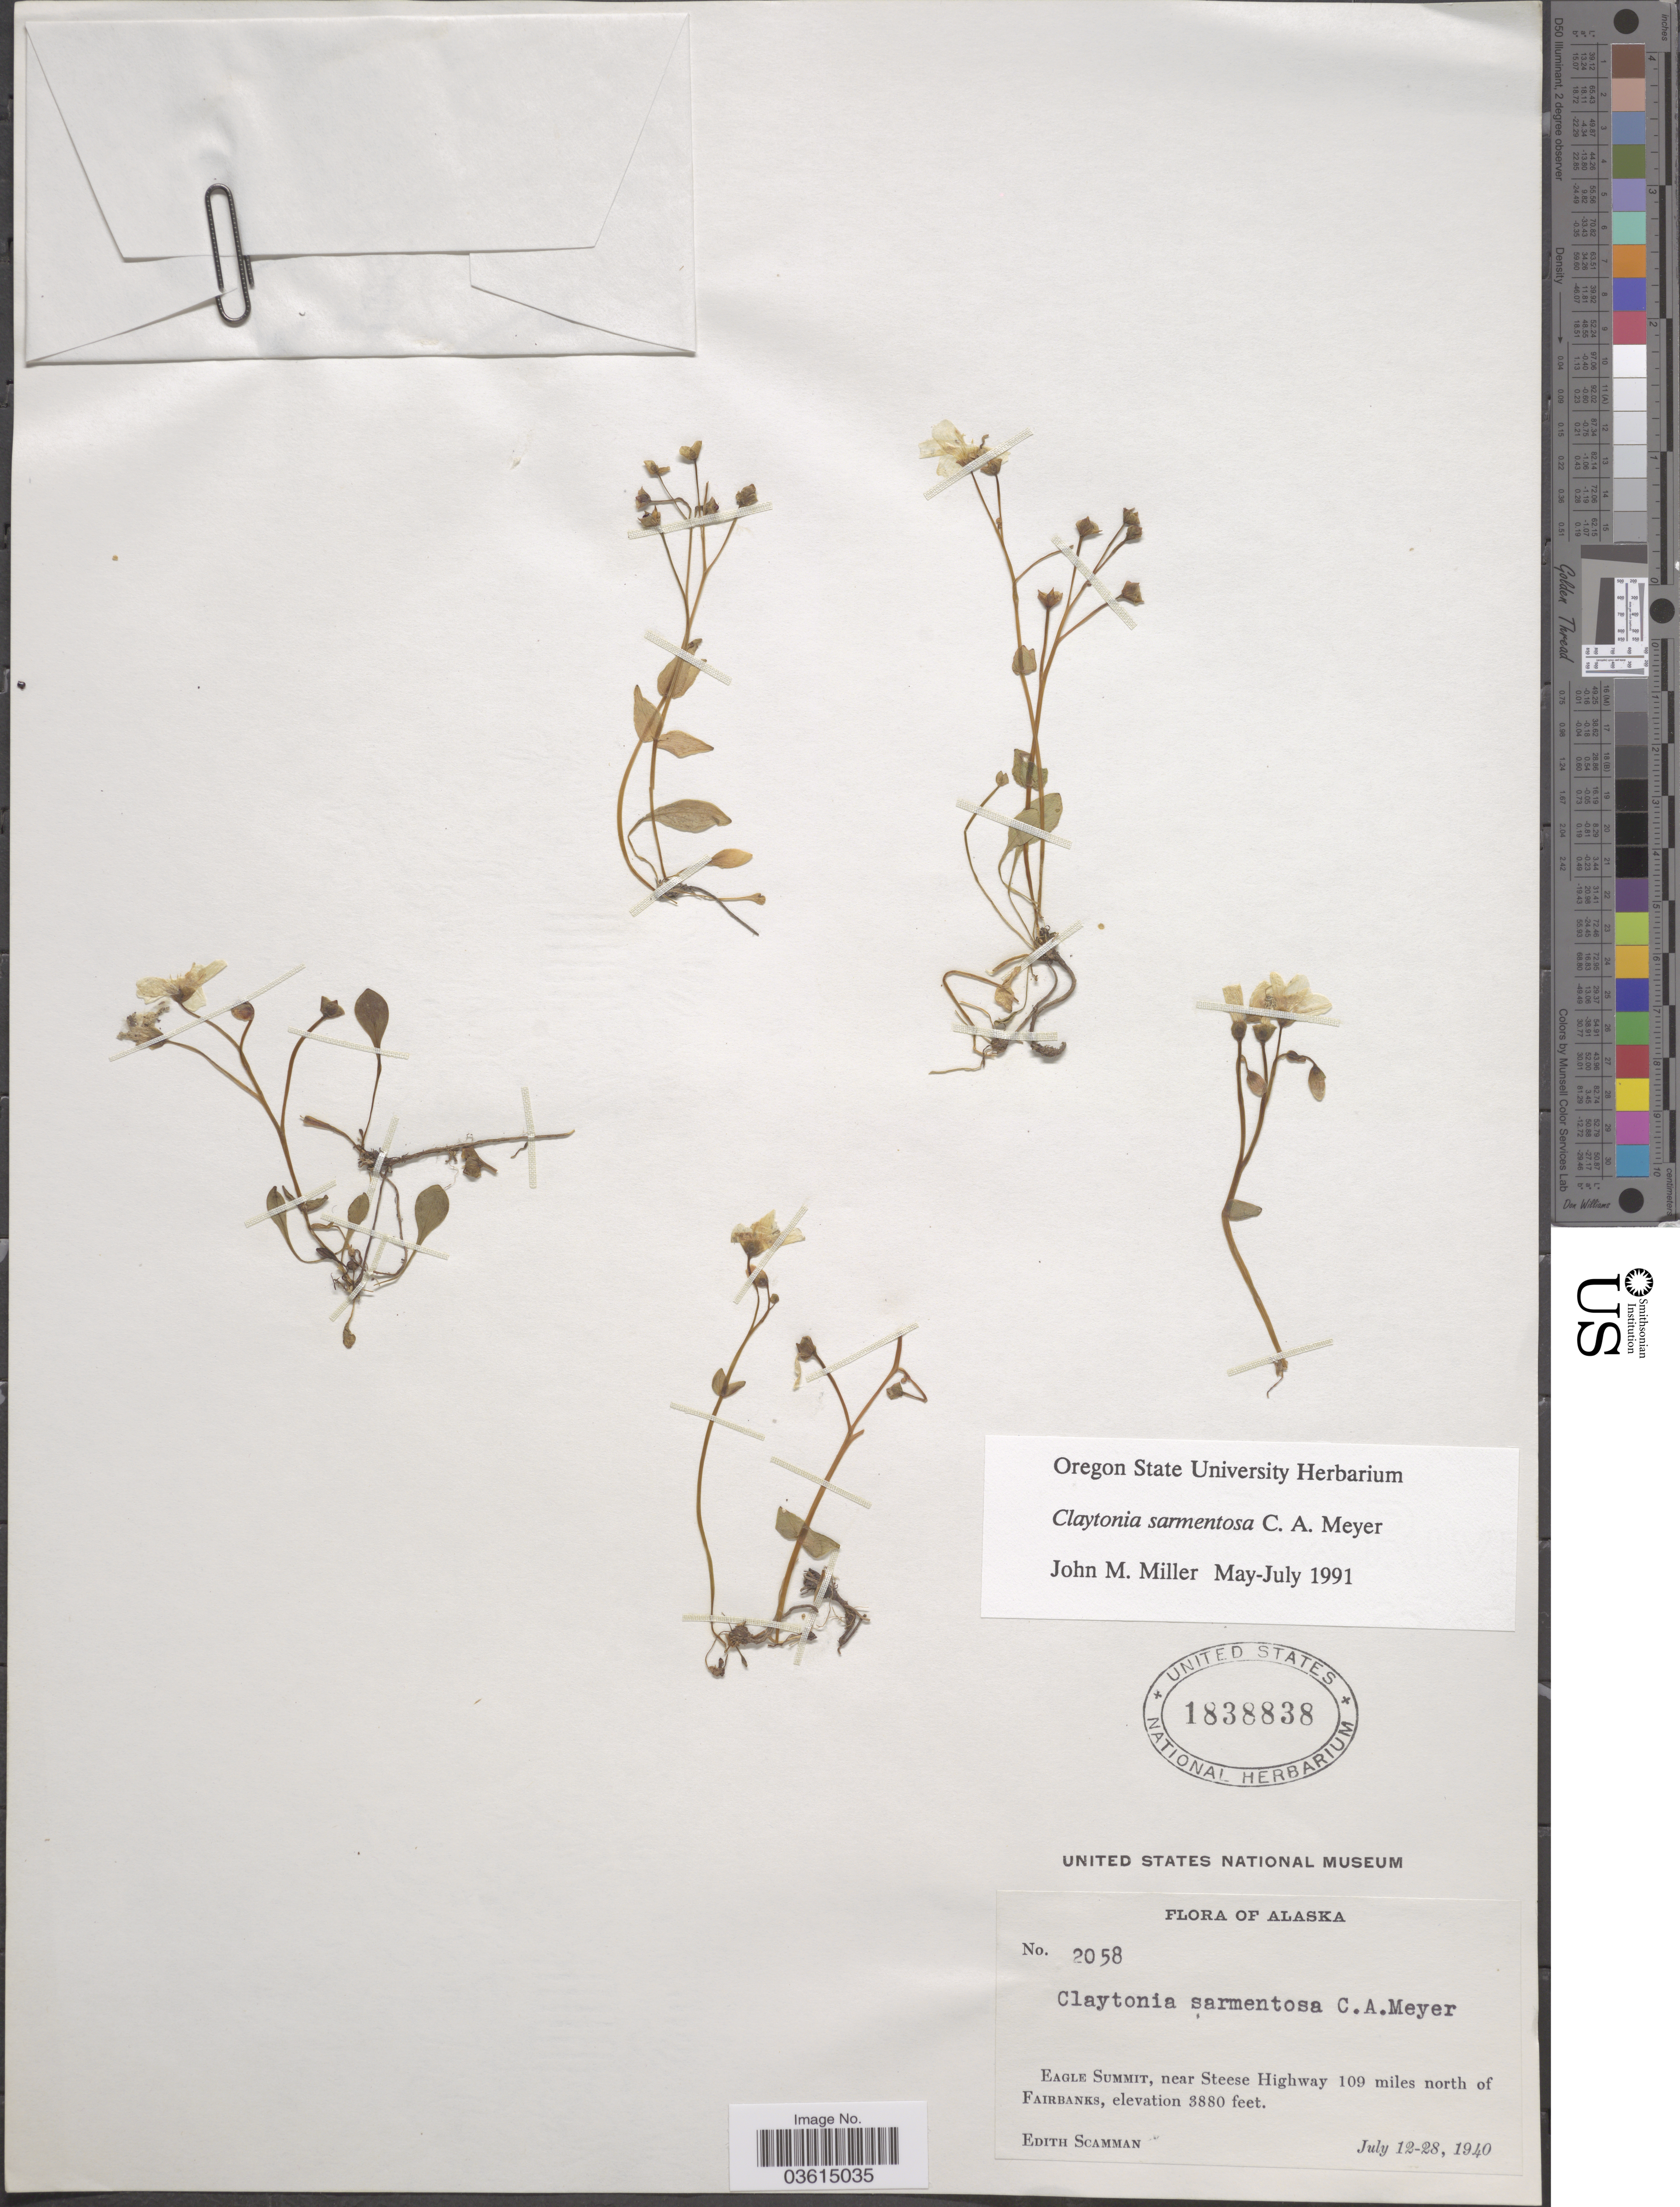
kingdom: Plantae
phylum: Tracheophyta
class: Magnoliopsida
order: Caryophyllales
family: Montiaceae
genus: Claytonia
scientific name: Claytonia sarmentosa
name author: C.A. Mey.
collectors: E. Scamman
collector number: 2058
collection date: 1940-07-12/1940-07-28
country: United States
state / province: Alaska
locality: Eagle Summit, near Steese Highway 109 miles north of Fairbanks.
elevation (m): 1183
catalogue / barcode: US 1838838